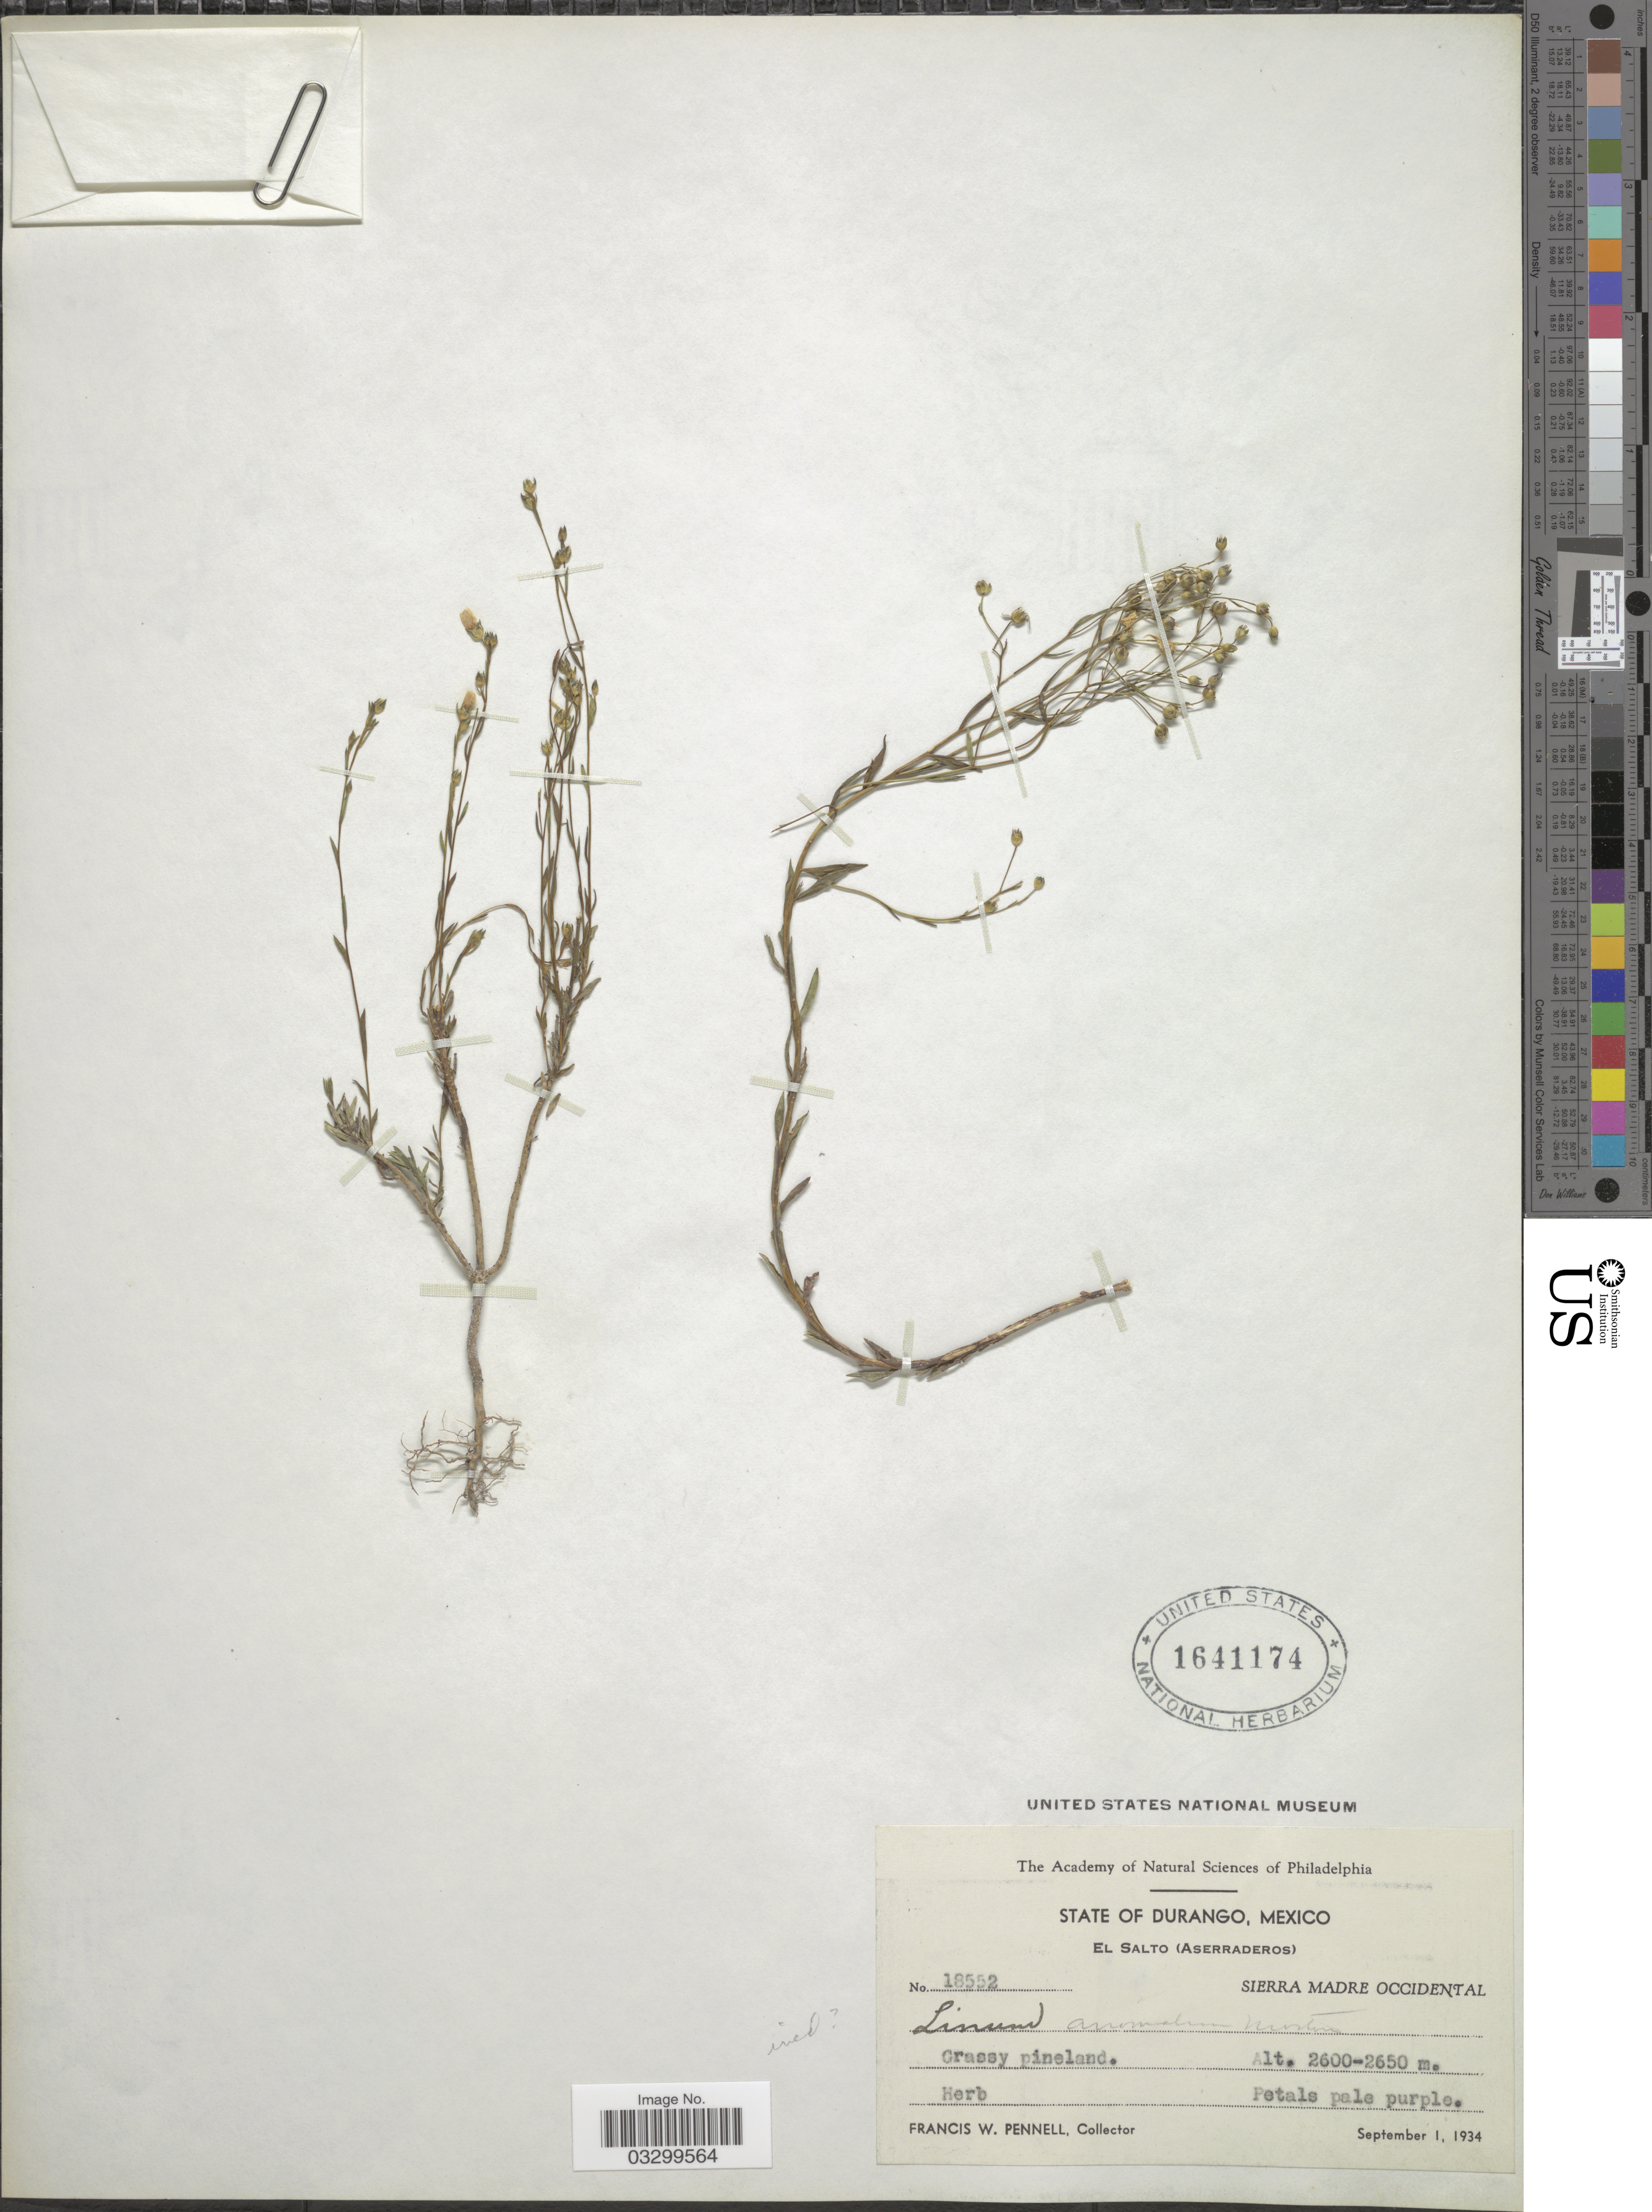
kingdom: Plantae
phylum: Tracheophyta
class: Magnoliopsida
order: Malpighiales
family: Linaceae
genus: Linum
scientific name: Linum anomalum Morton, sp. nov. ined.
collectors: F. W. Pennell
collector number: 18552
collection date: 1934-09-01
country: Mexico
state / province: Durango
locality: El Salto (Aserraderos) Sierra Madre Occidental.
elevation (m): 2600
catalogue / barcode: US 1641174